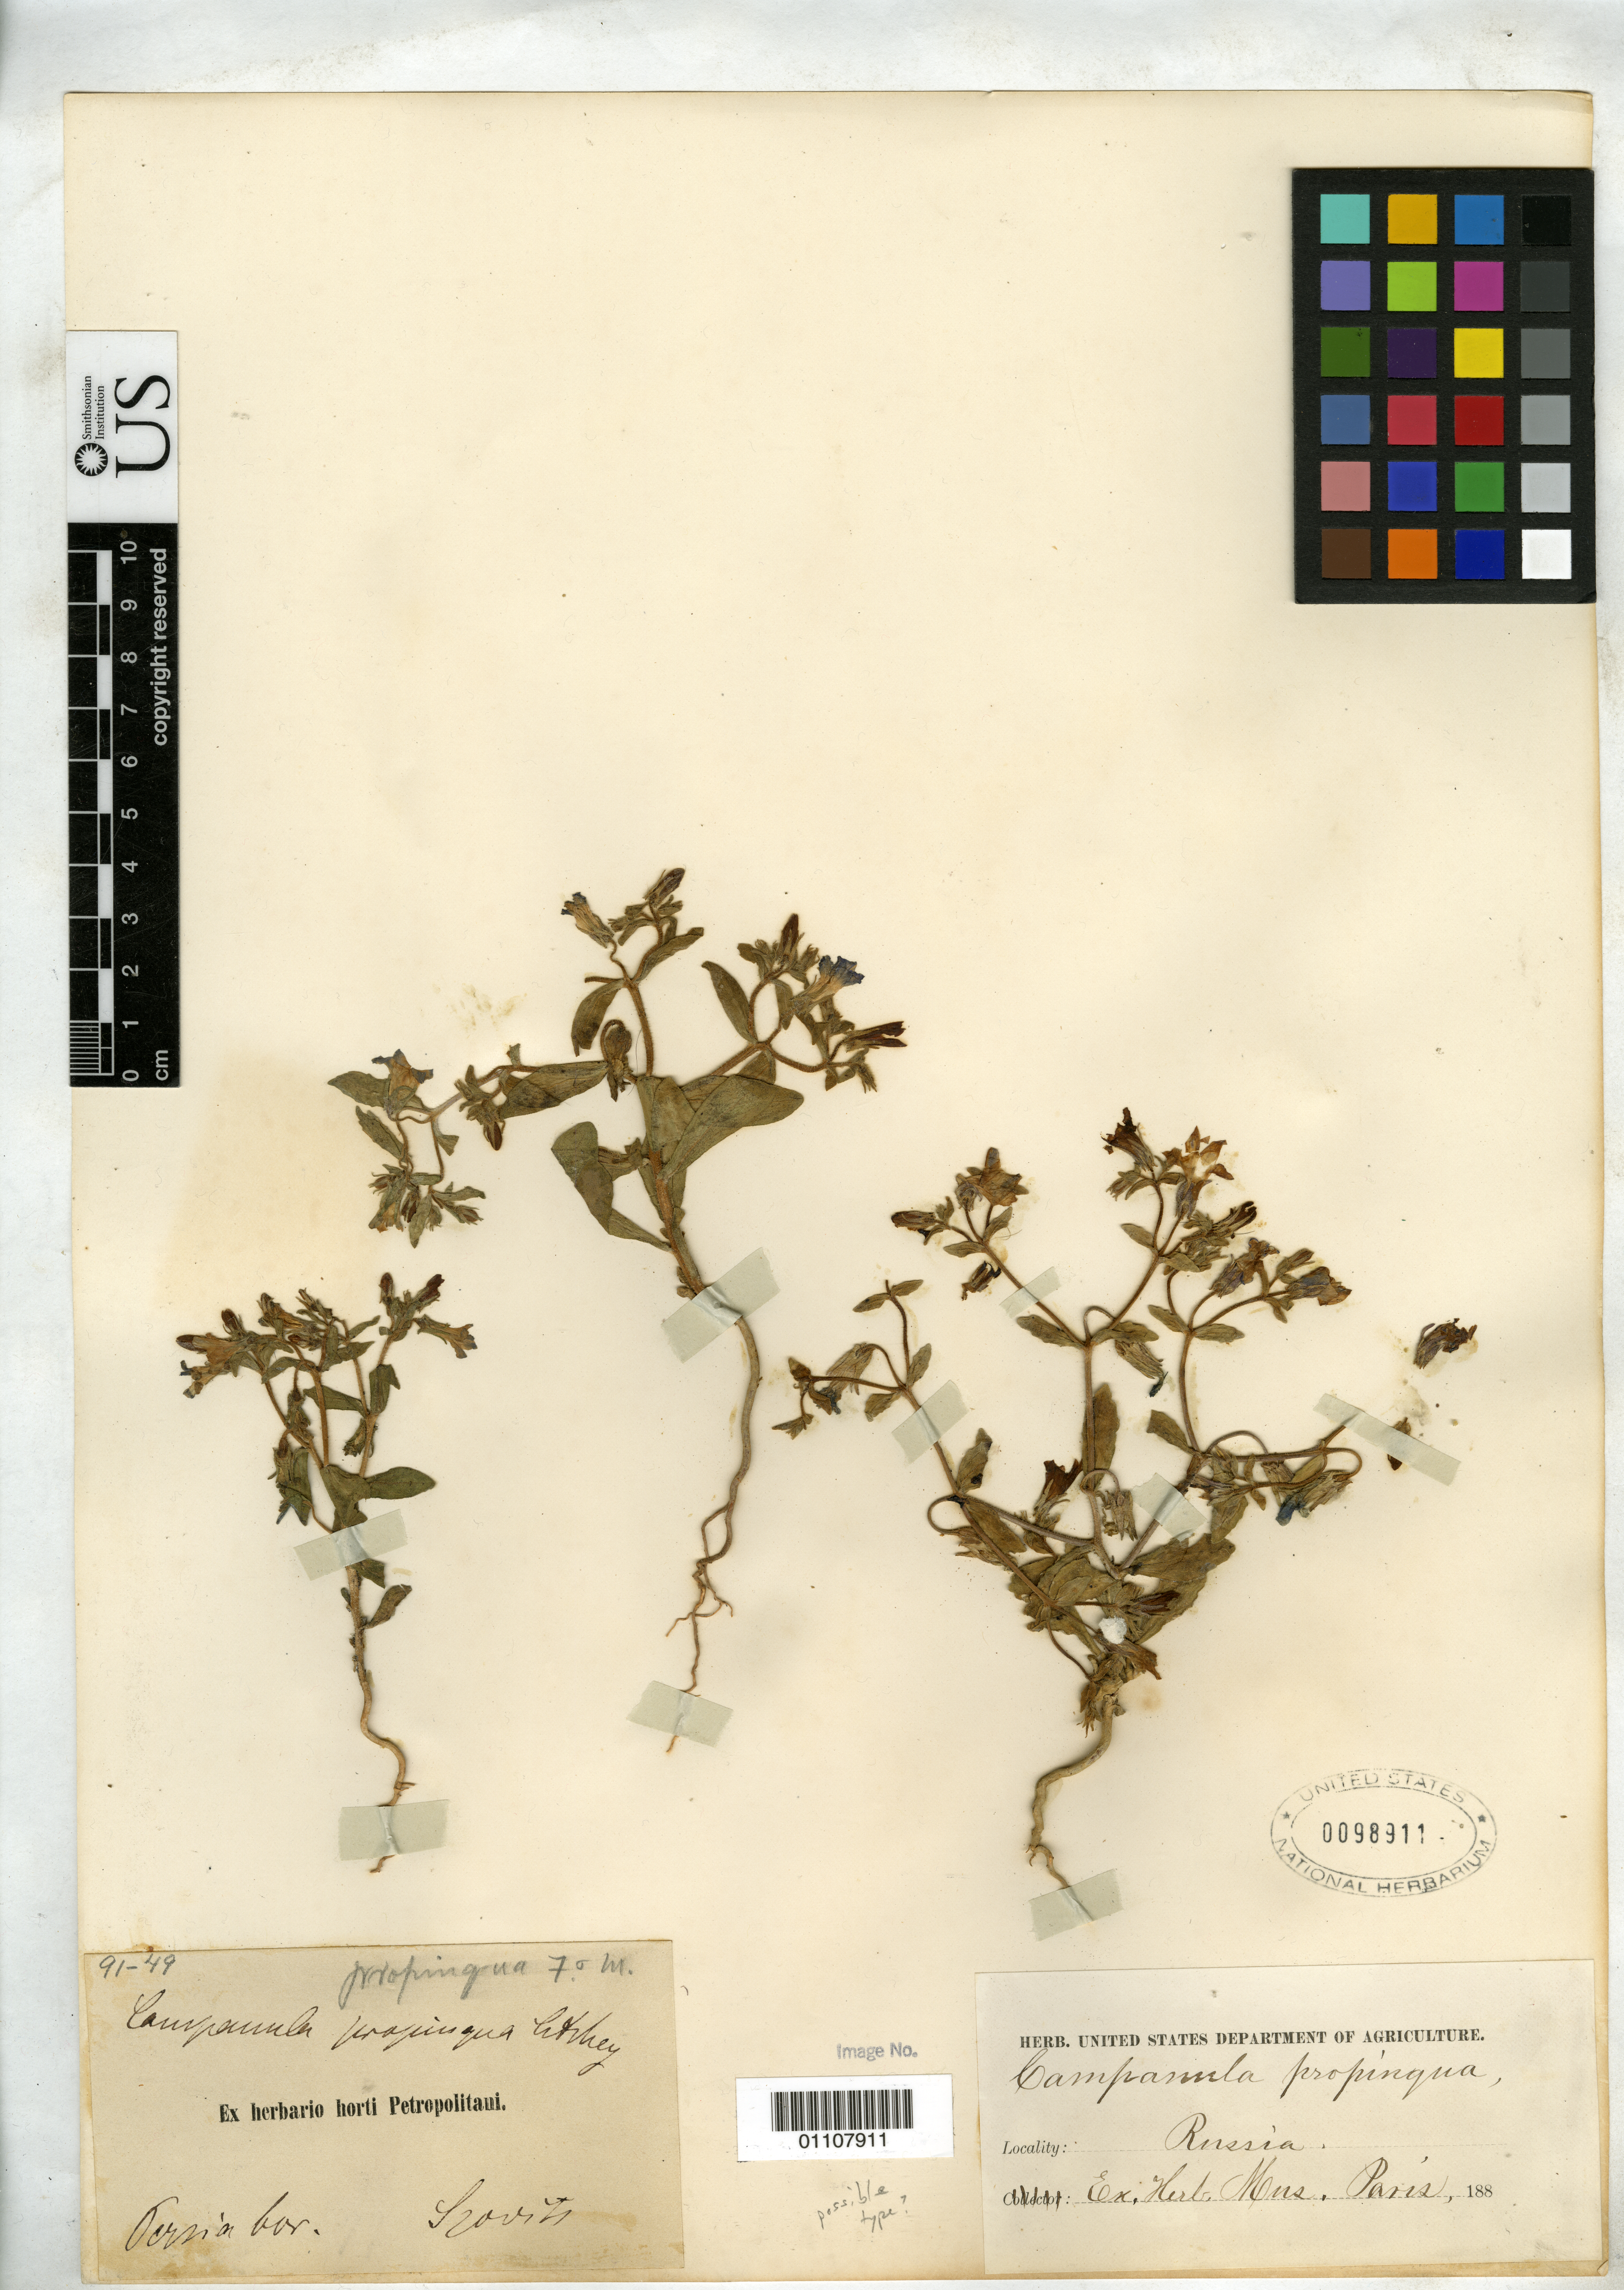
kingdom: Plantae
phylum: Tracheophyta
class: Magnoliopsida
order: Asterales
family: Campanulaceae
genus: Campanula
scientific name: Campanula propinqua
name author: Fisch. & C.A. Mey.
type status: Possible Type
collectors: ex herb. Mus. Paris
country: Russian Federation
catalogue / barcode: US 98911